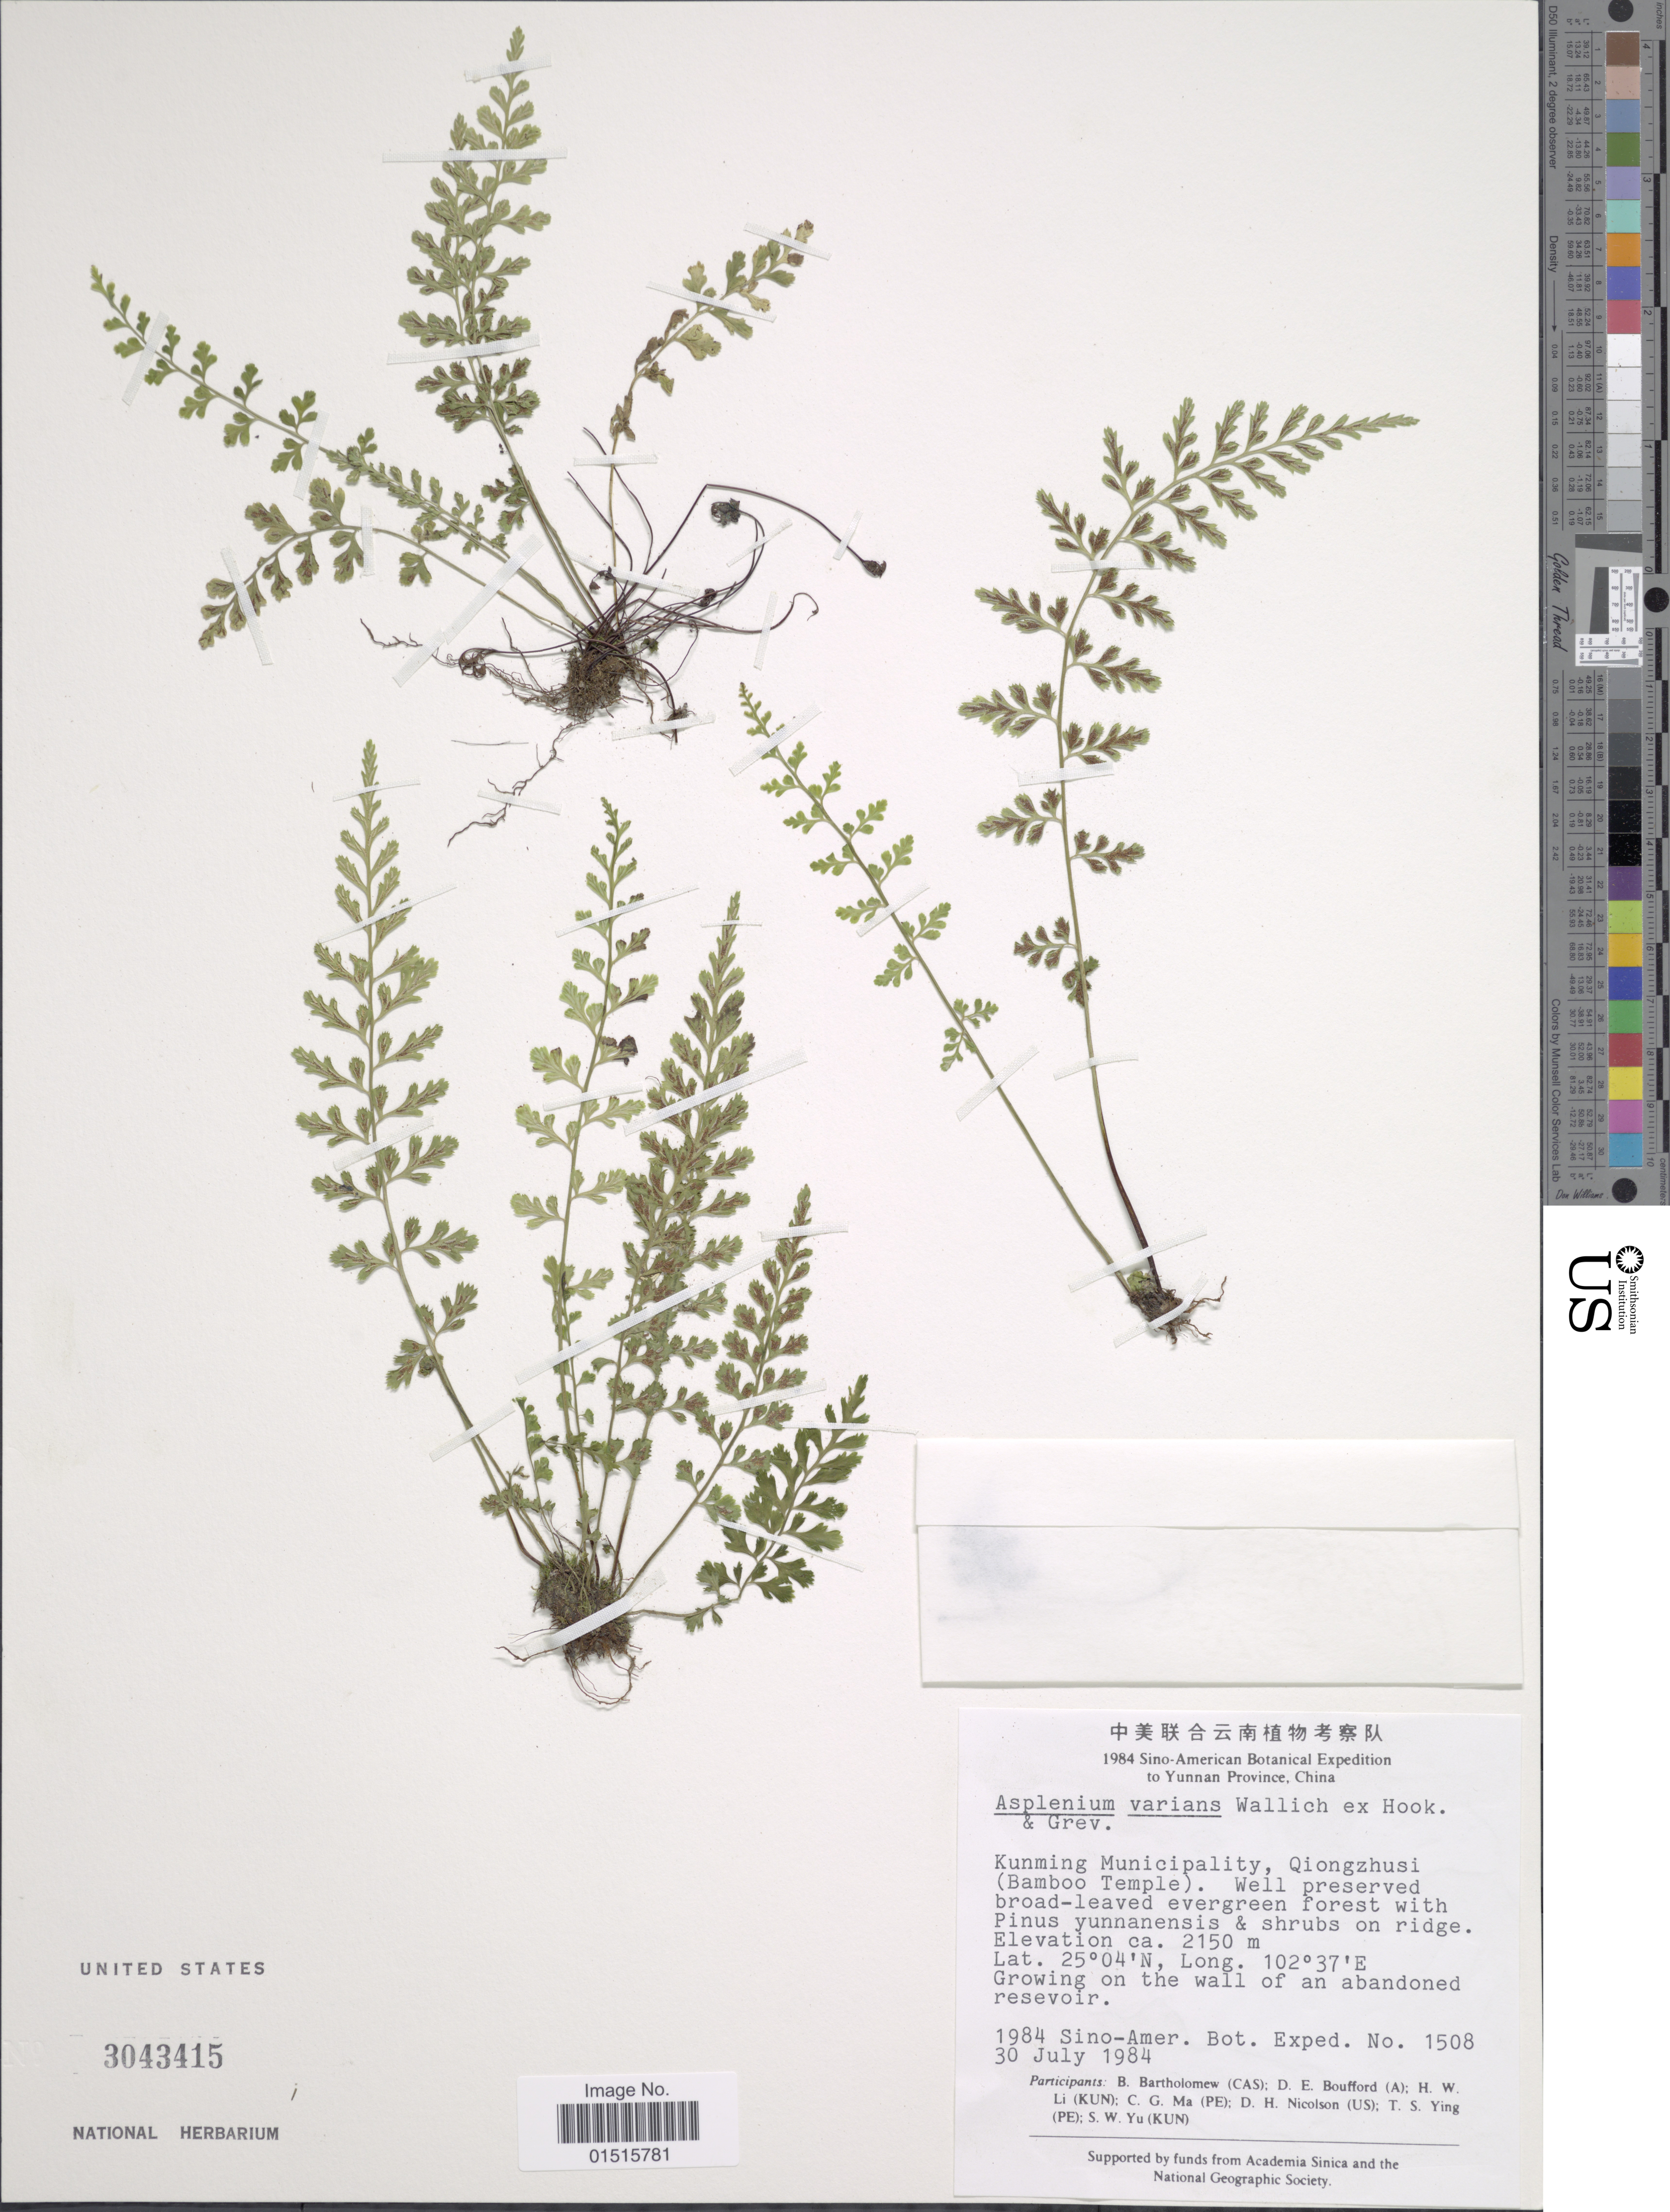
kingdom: Plantae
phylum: Tracheophyta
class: Polypodiopsida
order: Polypodiales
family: Aspleniaceae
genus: Asplenium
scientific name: Asplenium varians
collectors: Sino-Amer. Bot. Exped. 1984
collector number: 1508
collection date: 1984-07-30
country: China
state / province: Yunnan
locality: Kunming Municipality, Qiongzhushi (Bamboo Temple). Growing on the wall of an abandoned reservoir.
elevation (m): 2150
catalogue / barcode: US 3043415